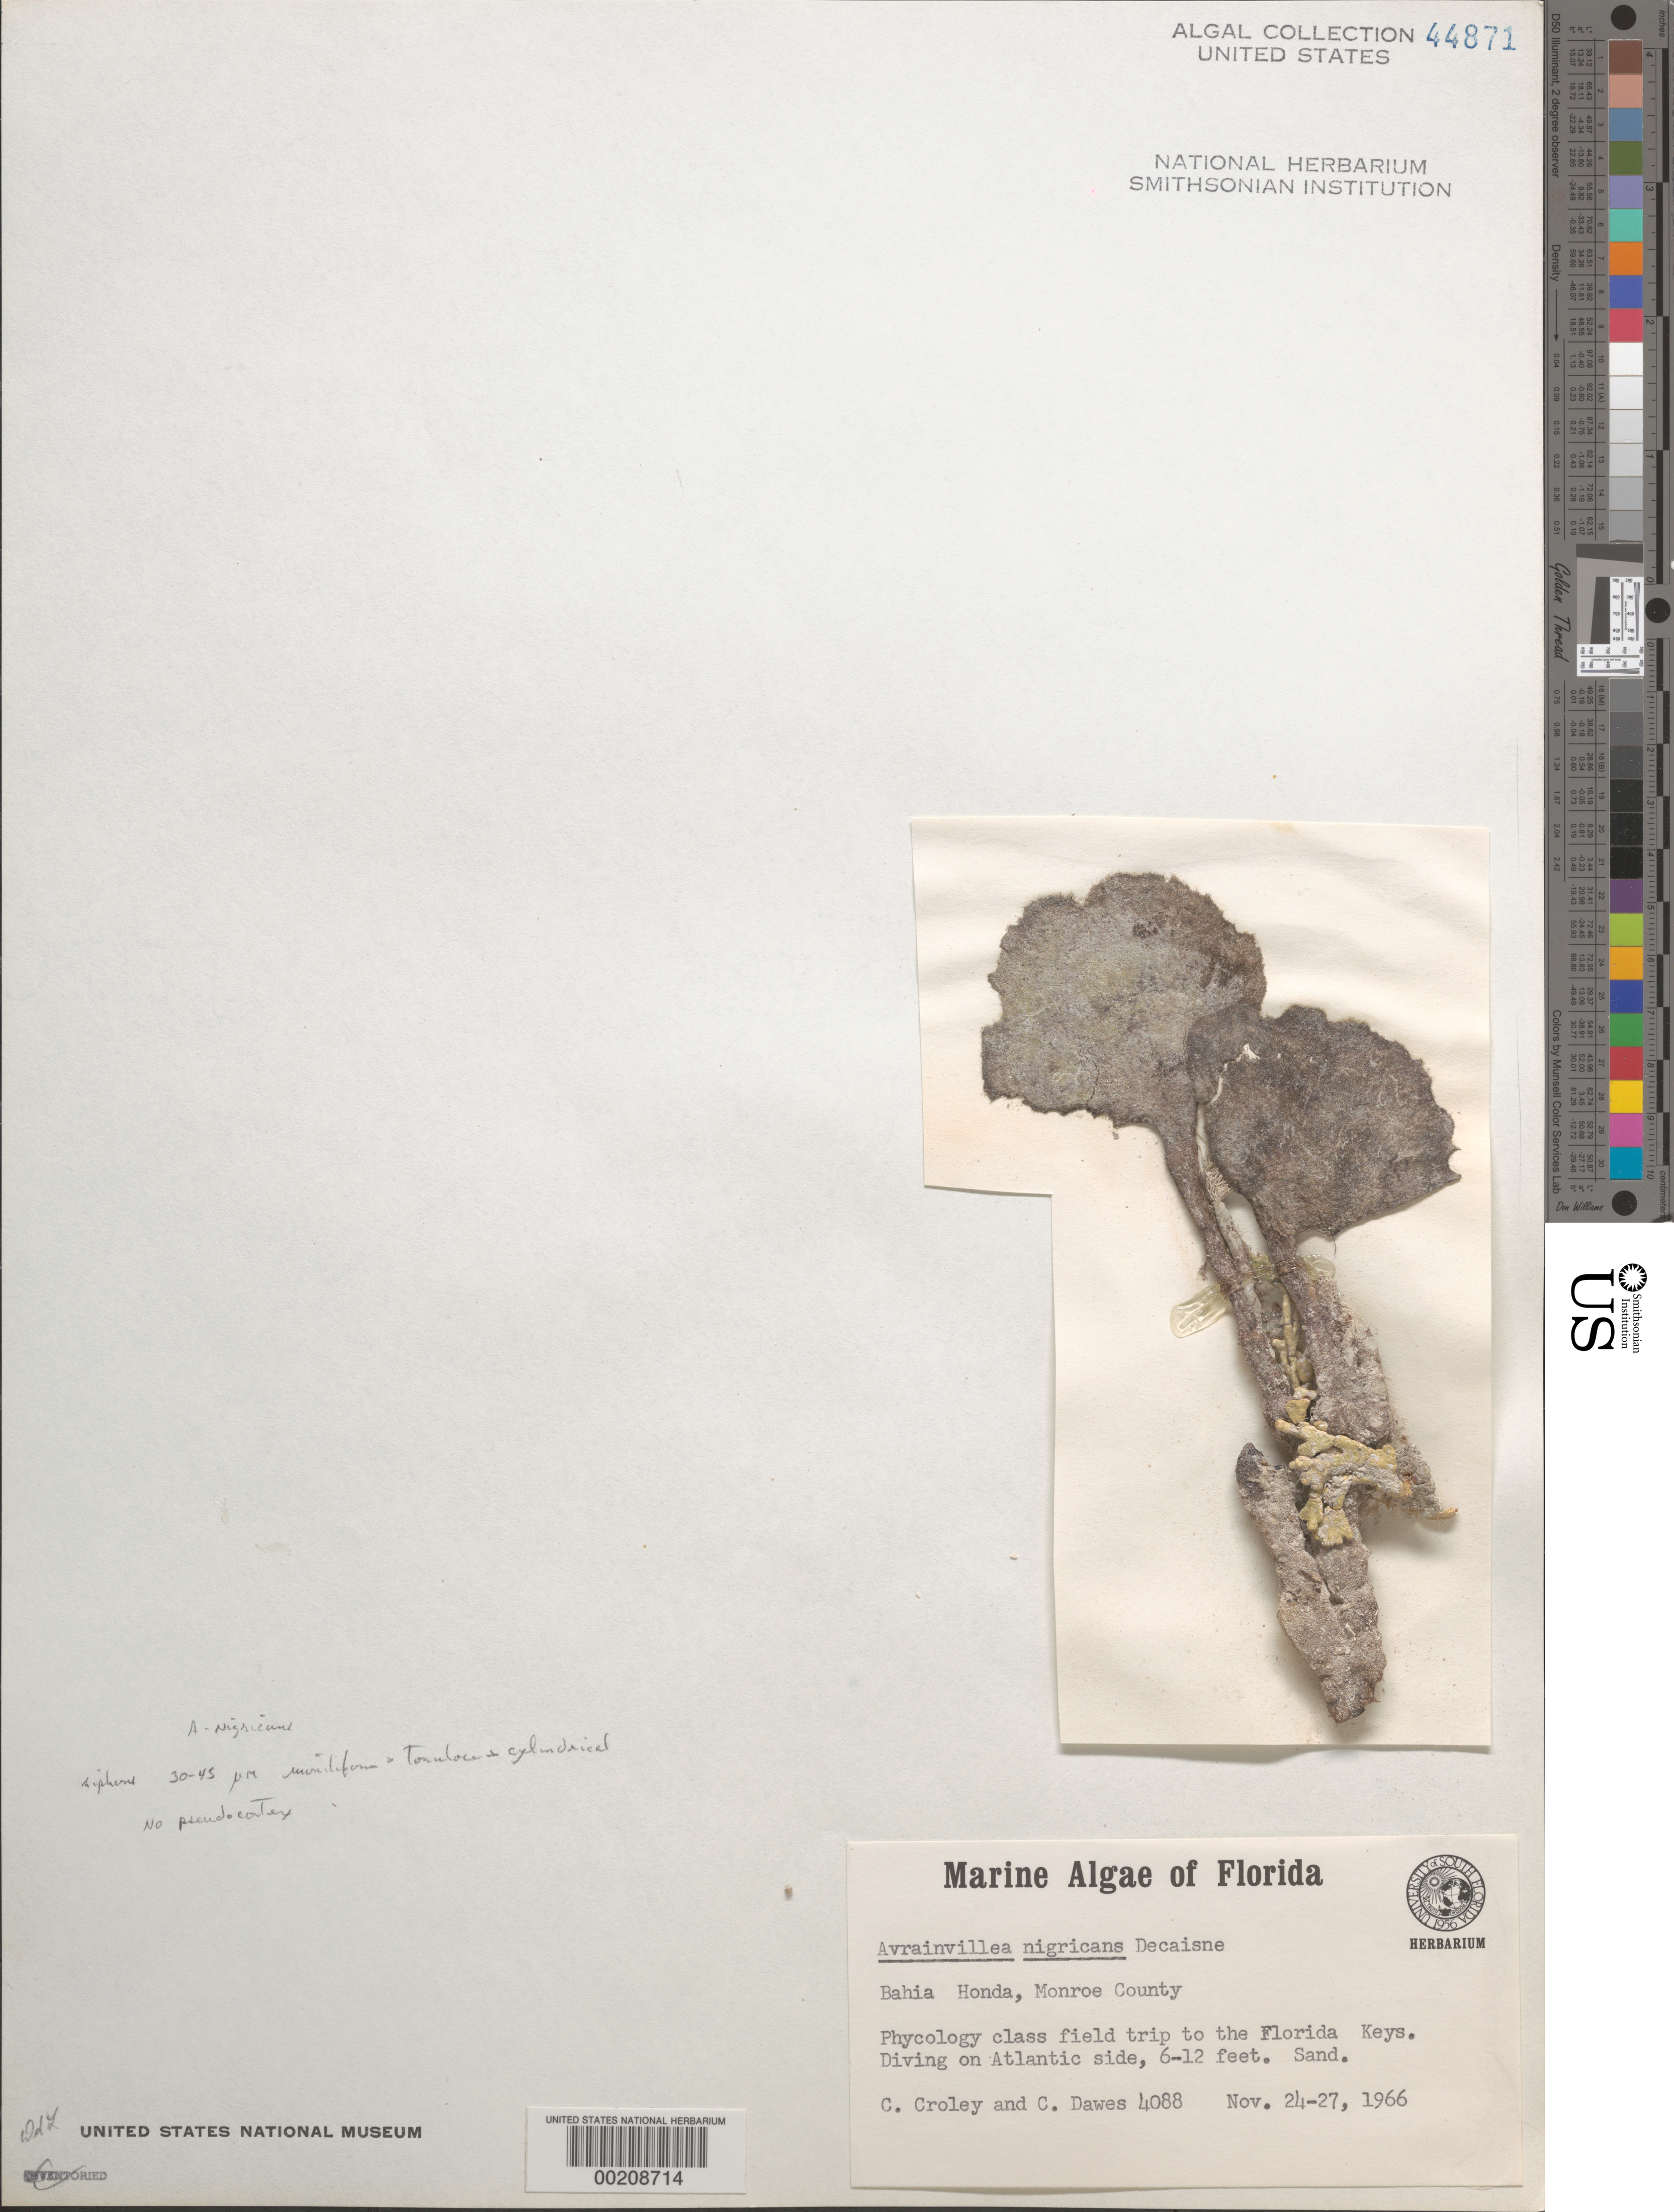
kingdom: Plantae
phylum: Chlorophyta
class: Ulvophyceae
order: Bryopsidales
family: Dichotomosiphonaceae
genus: Avrainvillea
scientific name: Avrainvillea nigricans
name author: Decne.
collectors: F. C. Croley & C. Dawes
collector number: Cjd 4088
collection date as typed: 24 Nov 1966 TO 27 Nov 1966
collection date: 1966-11-24/1966-11-27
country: United States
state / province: Florida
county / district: Monroe County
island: Bahia Honda Key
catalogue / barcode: US 44871